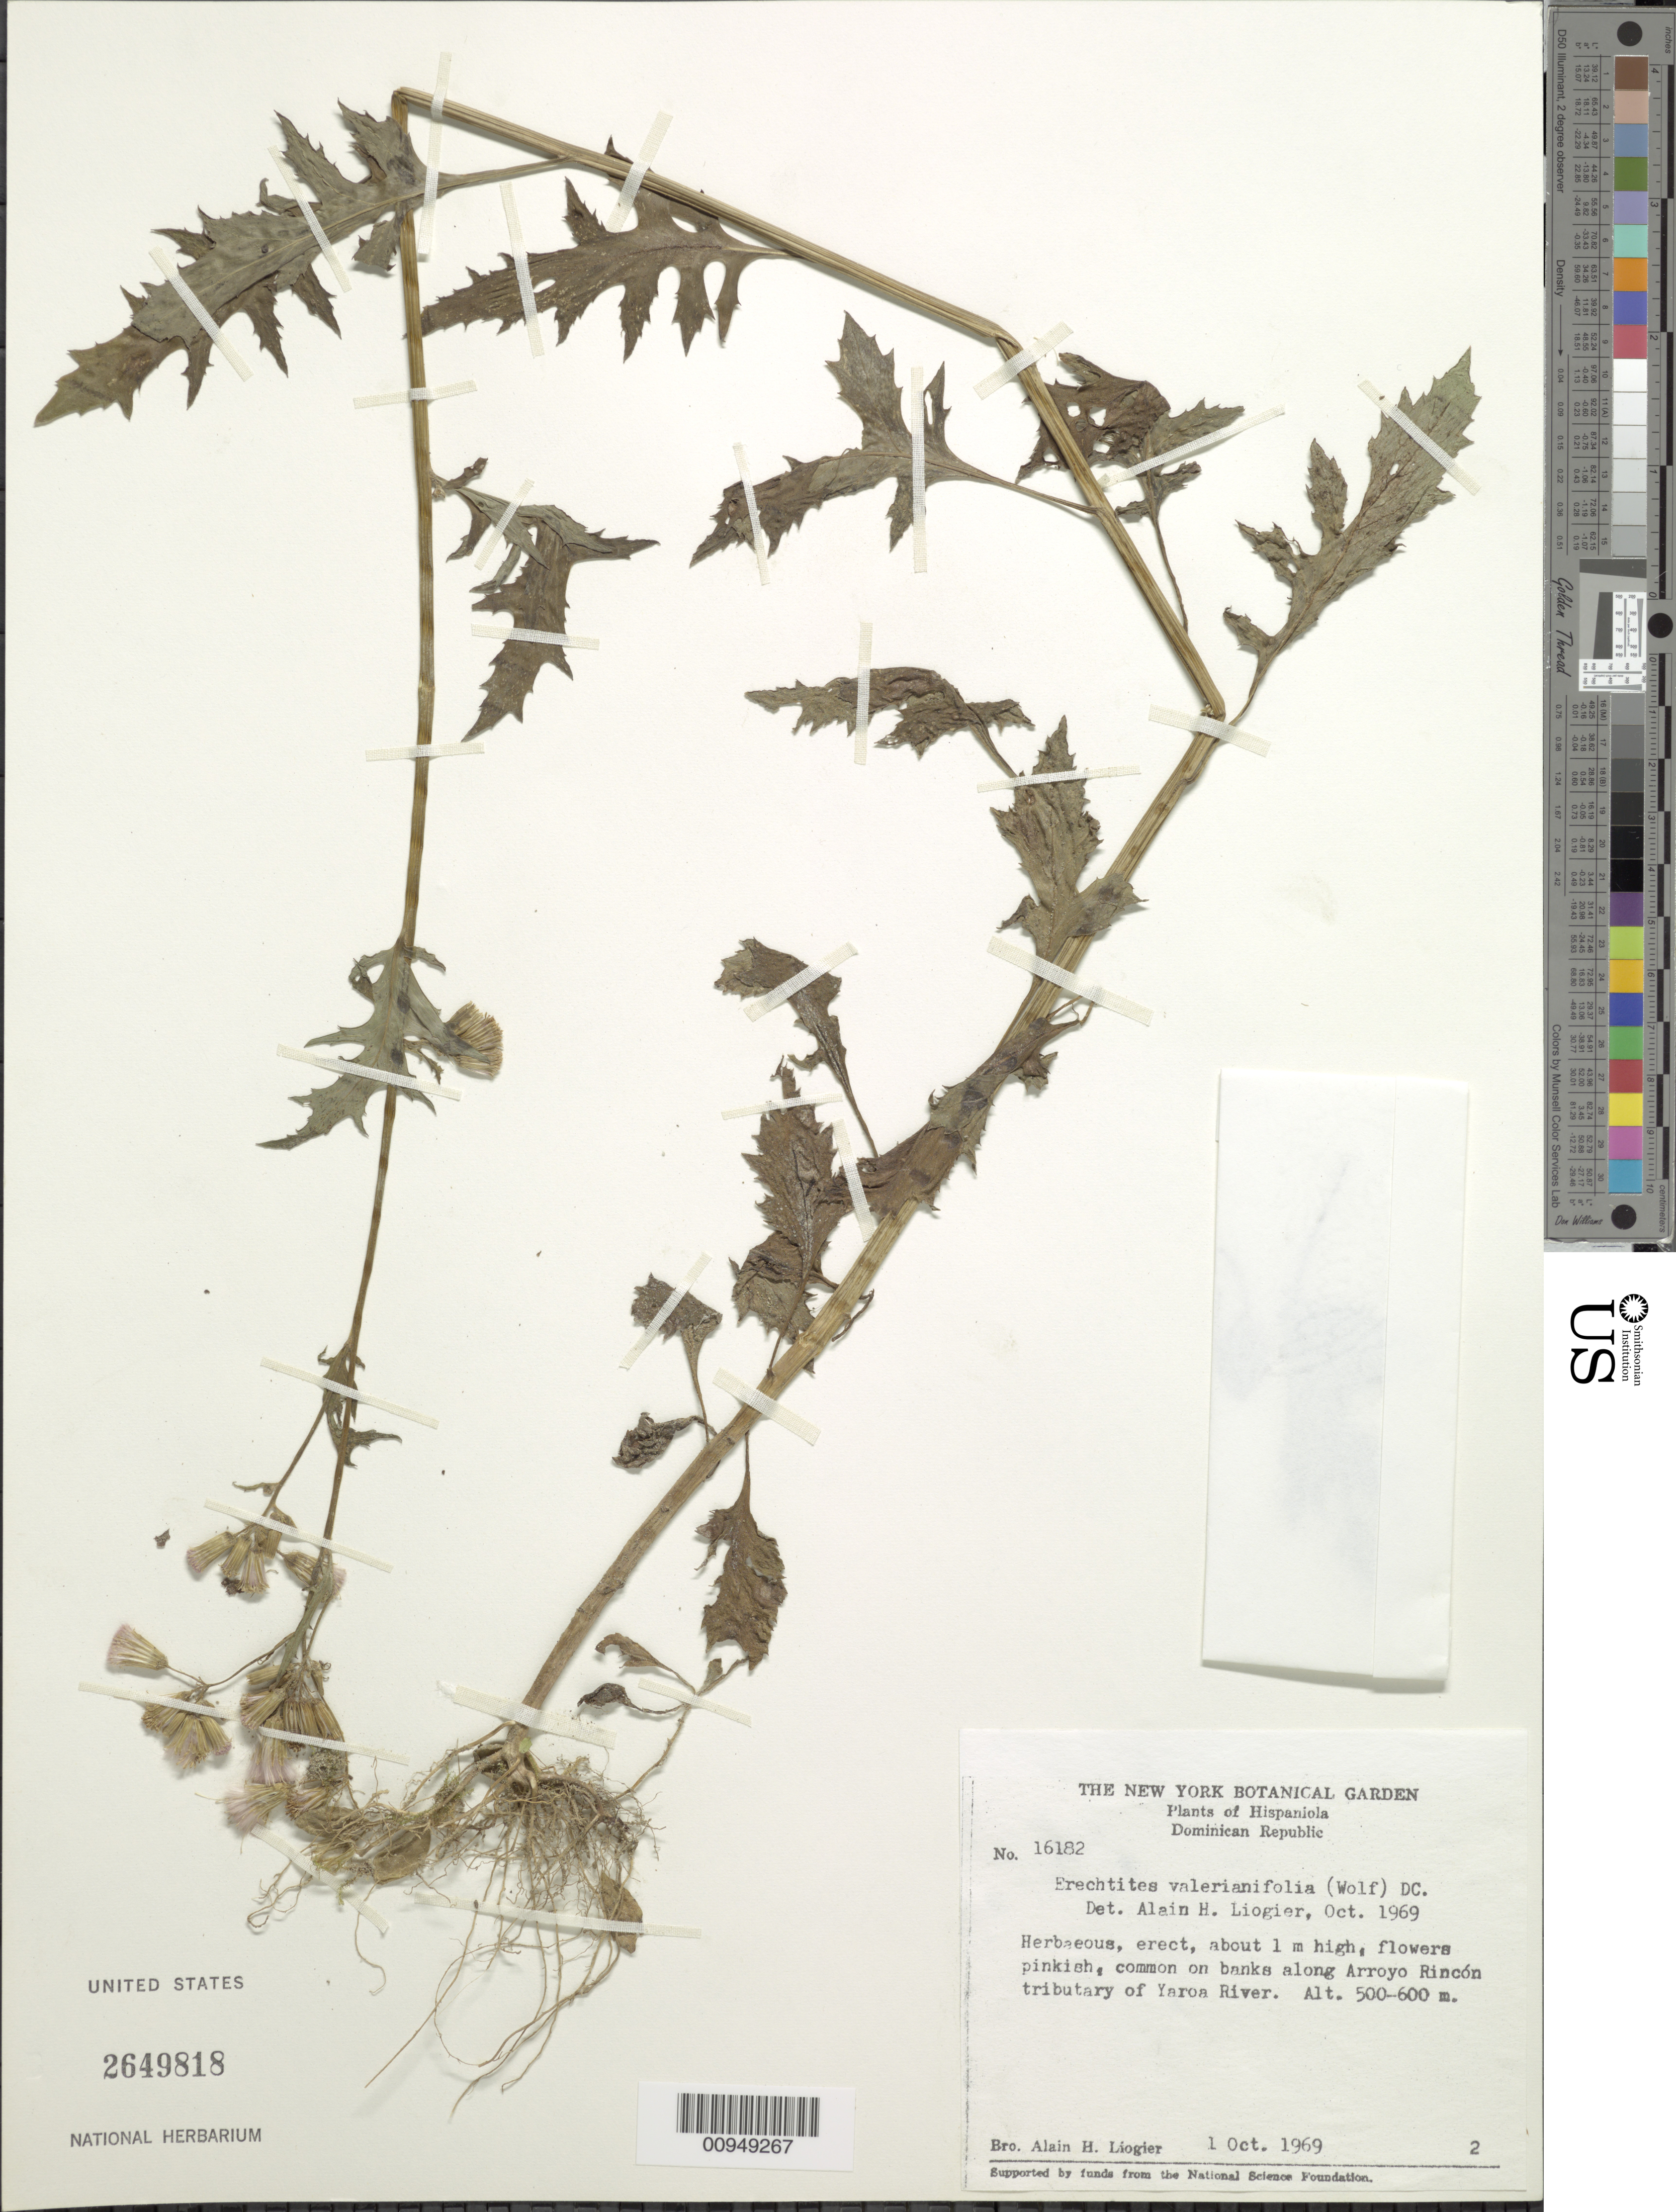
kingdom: Plantae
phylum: Tracheophyta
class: Magnoliopsida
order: Asterales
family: Asteraceae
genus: Erechtites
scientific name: Erechtites valerianifolius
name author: (Link ex Spreng.) DC.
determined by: Liogier, Alain H.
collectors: A. H. Liogier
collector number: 16182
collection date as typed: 01 Oct 1969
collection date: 1969-10-01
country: Dominican Republic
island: Hispaniola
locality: On banks along Arroyo Rincón tributary of Yaroa River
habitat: Banks along river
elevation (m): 500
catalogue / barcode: US 2649818